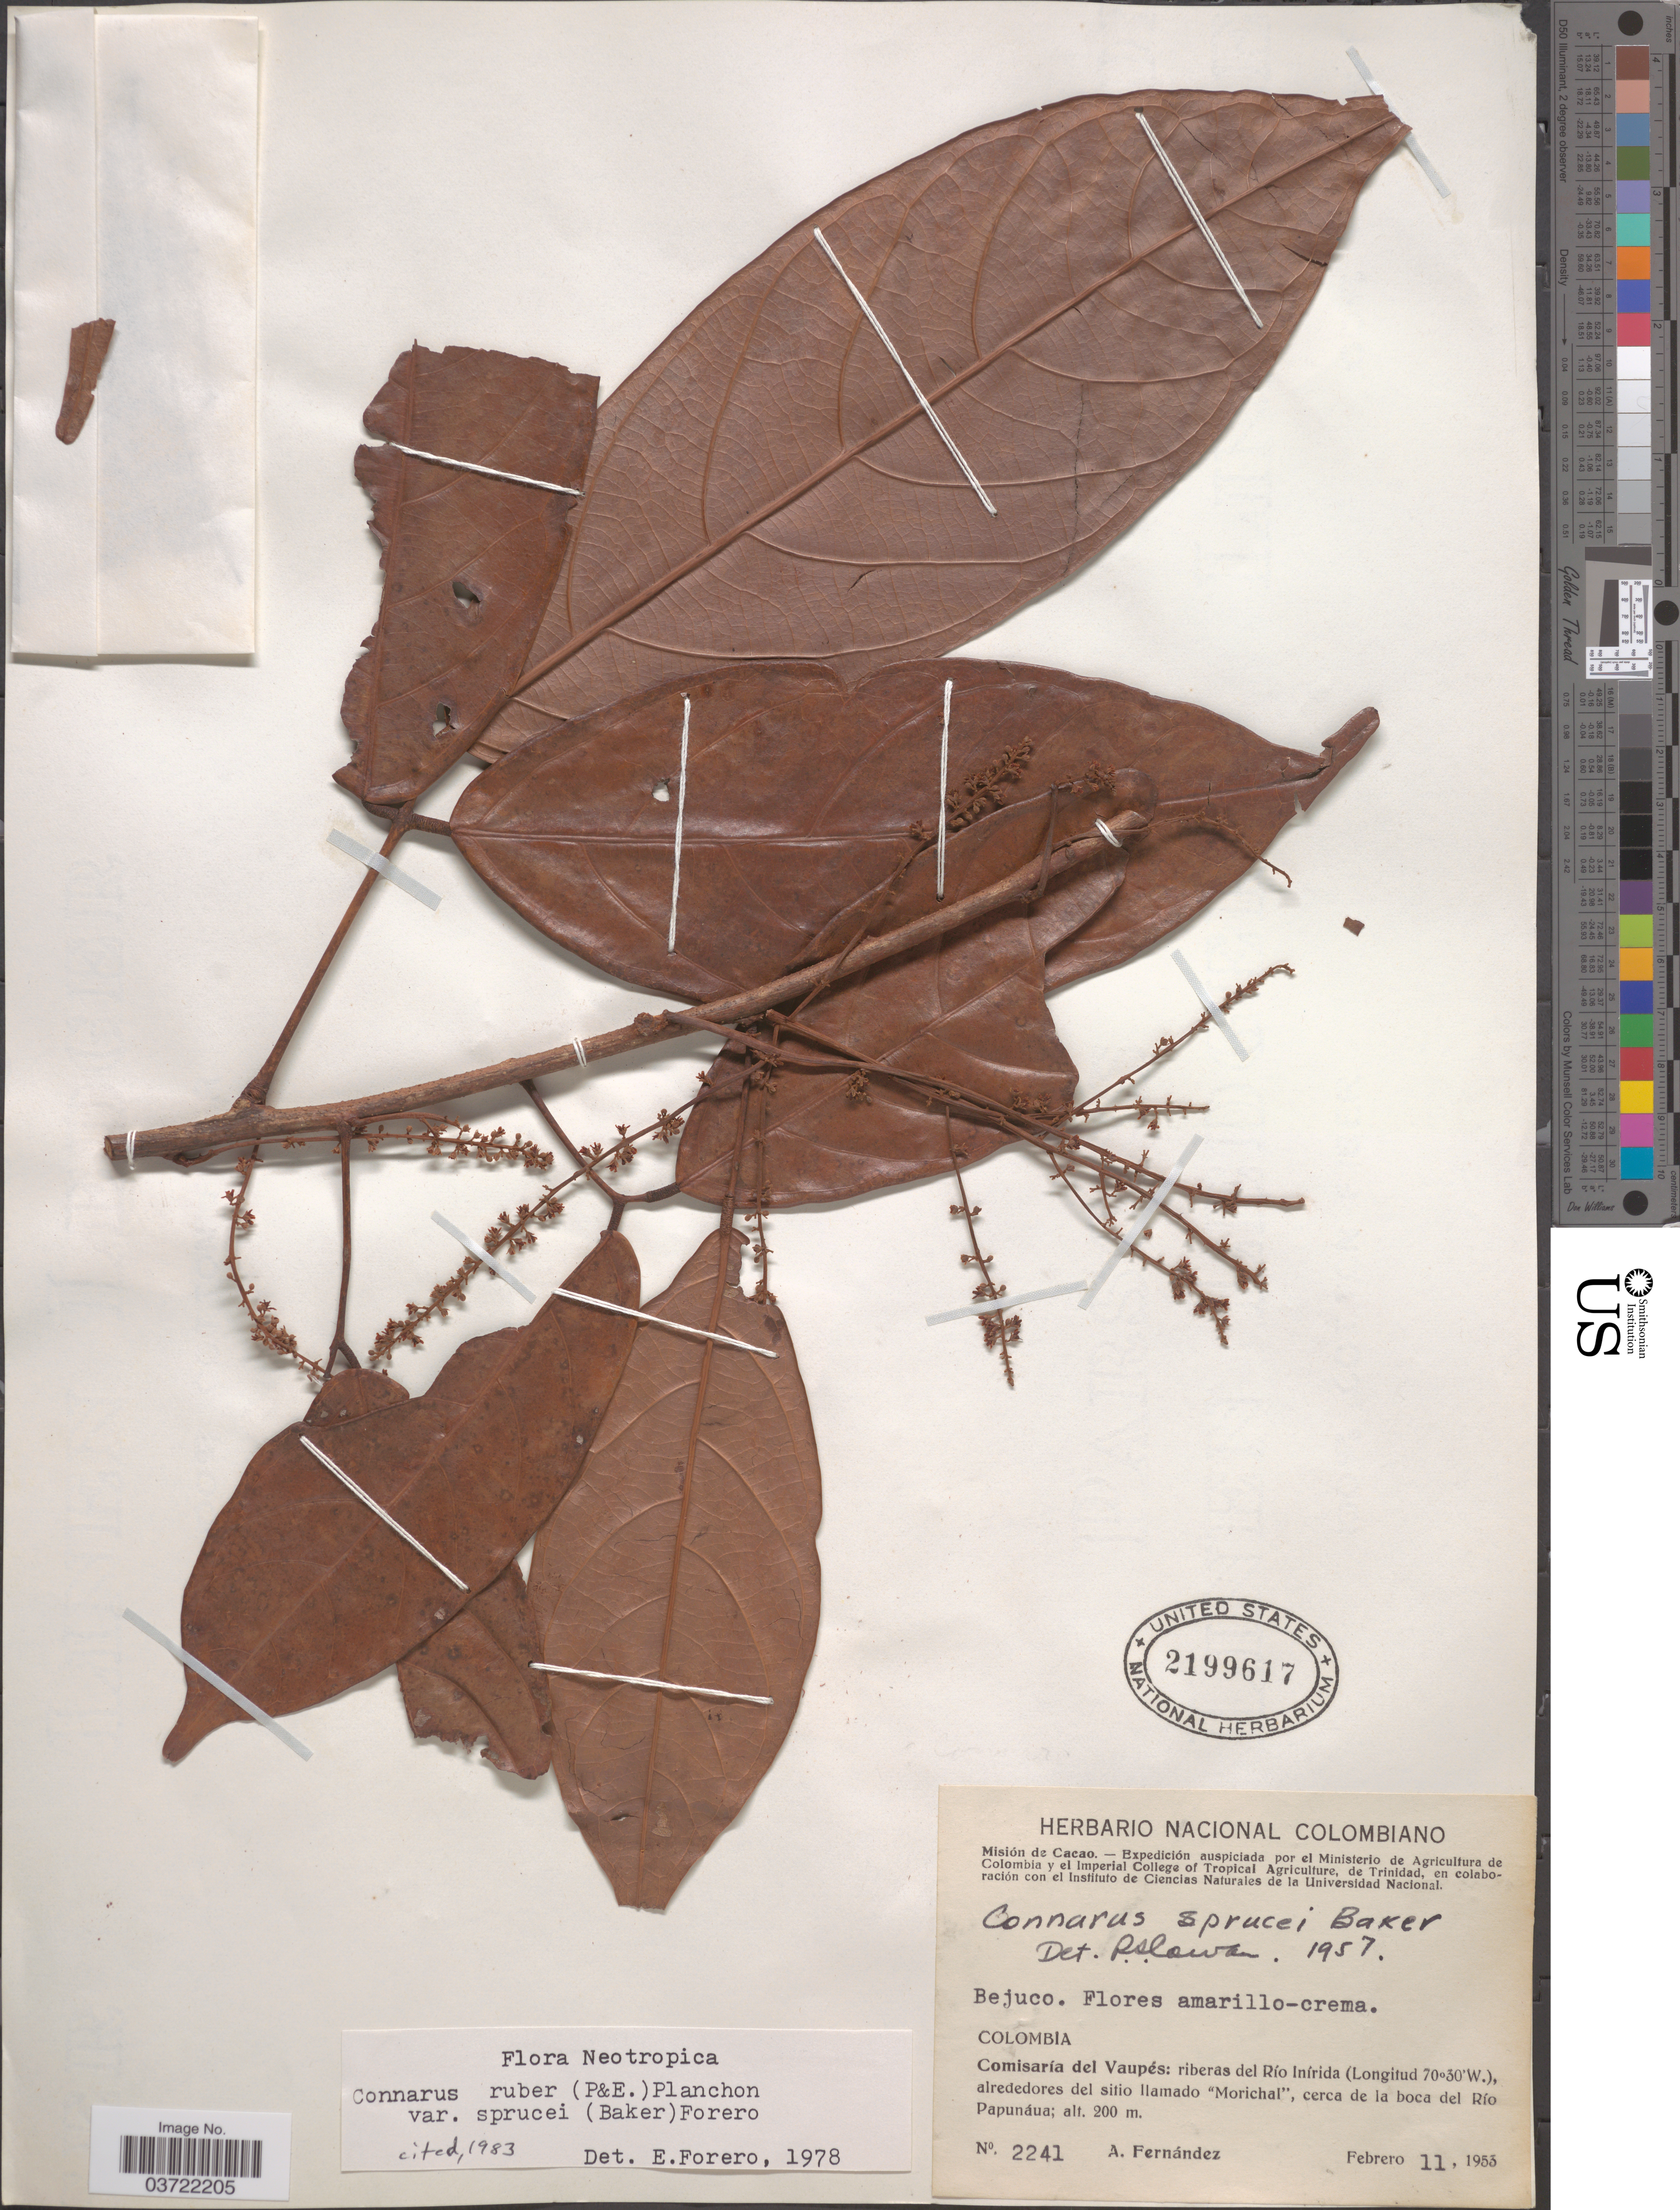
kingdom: Plantae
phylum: Tracheophyta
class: Magnoliopsida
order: Oxalidales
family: Connaraceae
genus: Connarus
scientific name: Connarus ruber var. sprucei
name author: (Baker) Forero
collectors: A. Fernández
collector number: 2241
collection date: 1953-02-11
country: Colombia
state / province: Vaupés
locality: Comisaría del Vaupés: riberas del Río Inírida, alrededores del sitio llamado 'Morichal'', cerca de la boca del Río Papunáua.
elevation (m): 200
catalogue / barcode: US 2199617